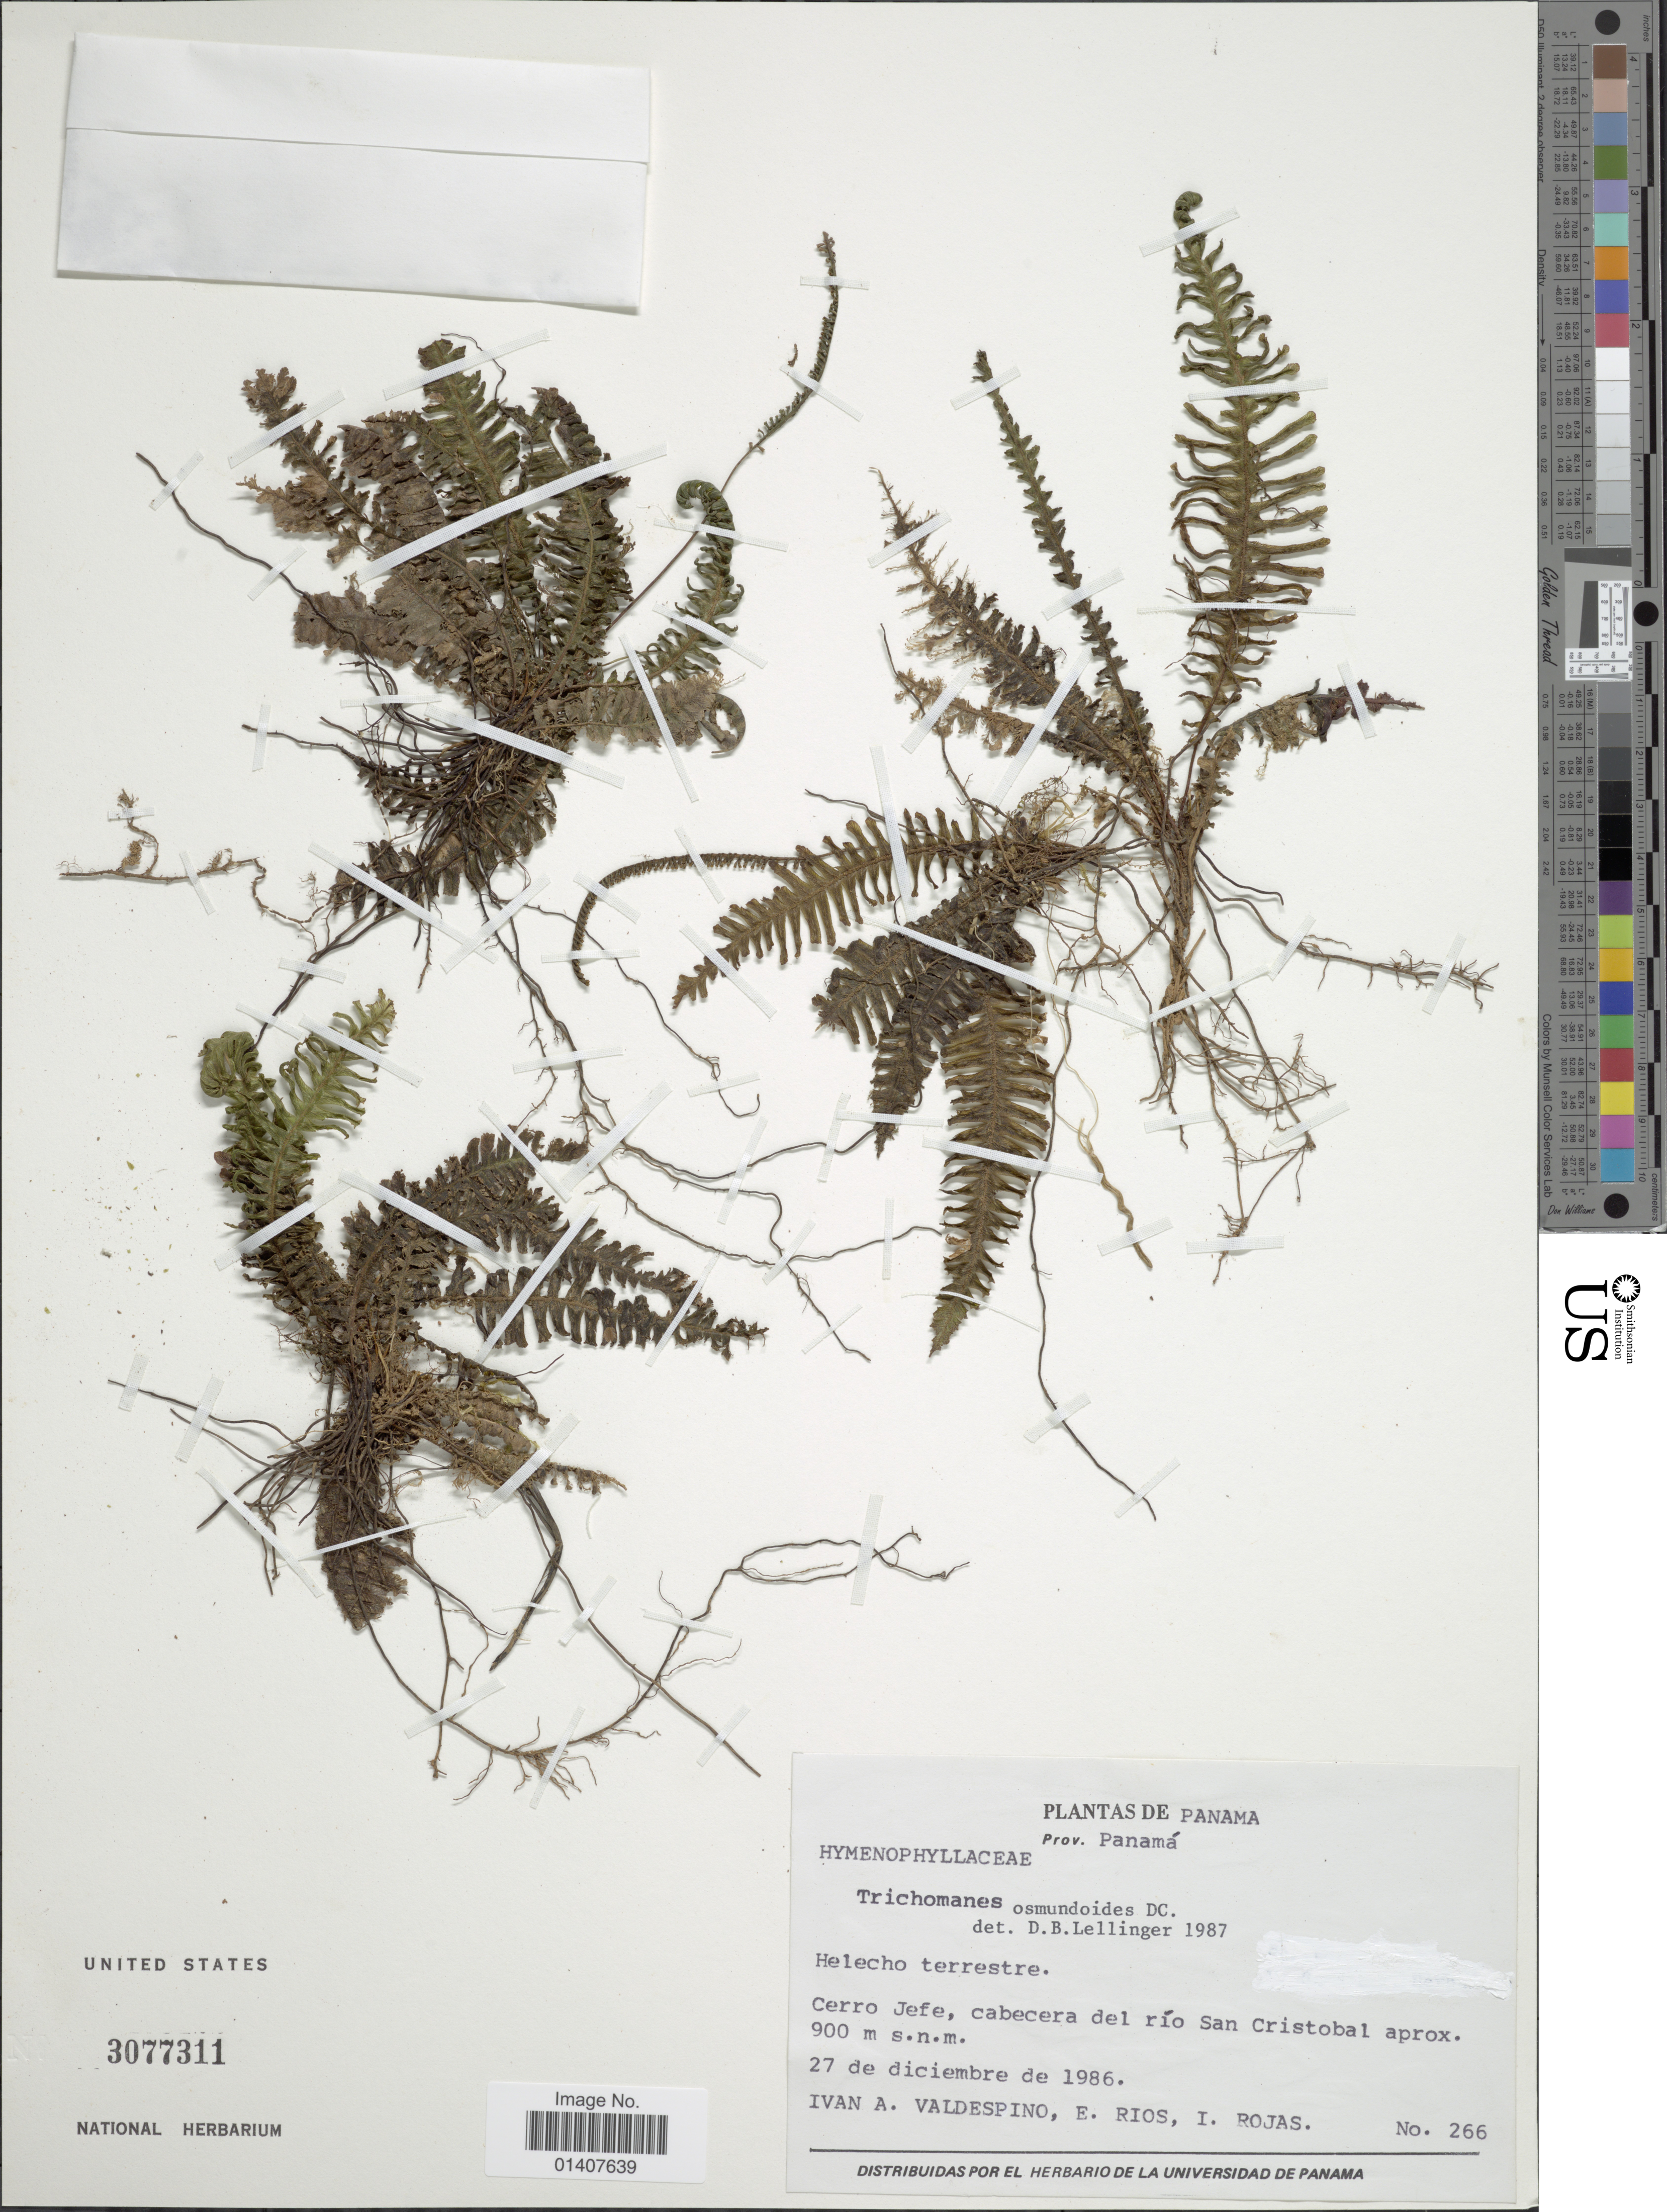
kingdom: Plantae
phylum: Tracheophyta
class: Polypodiopsida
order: Hymenophyllales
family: Hymenophyllaceae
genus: Trichomanes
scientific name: Trichomanes osmundoides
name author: DC. ex Poir.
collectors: I. A. Valdespino, E. Rios & I. Rojas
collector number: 266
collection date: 1986-12-27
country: Panama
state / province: Panamá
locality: Helecho terrestre, Cero Jefe, cabecera del rio San Cristobal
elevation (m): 900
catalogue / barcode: US 3077311